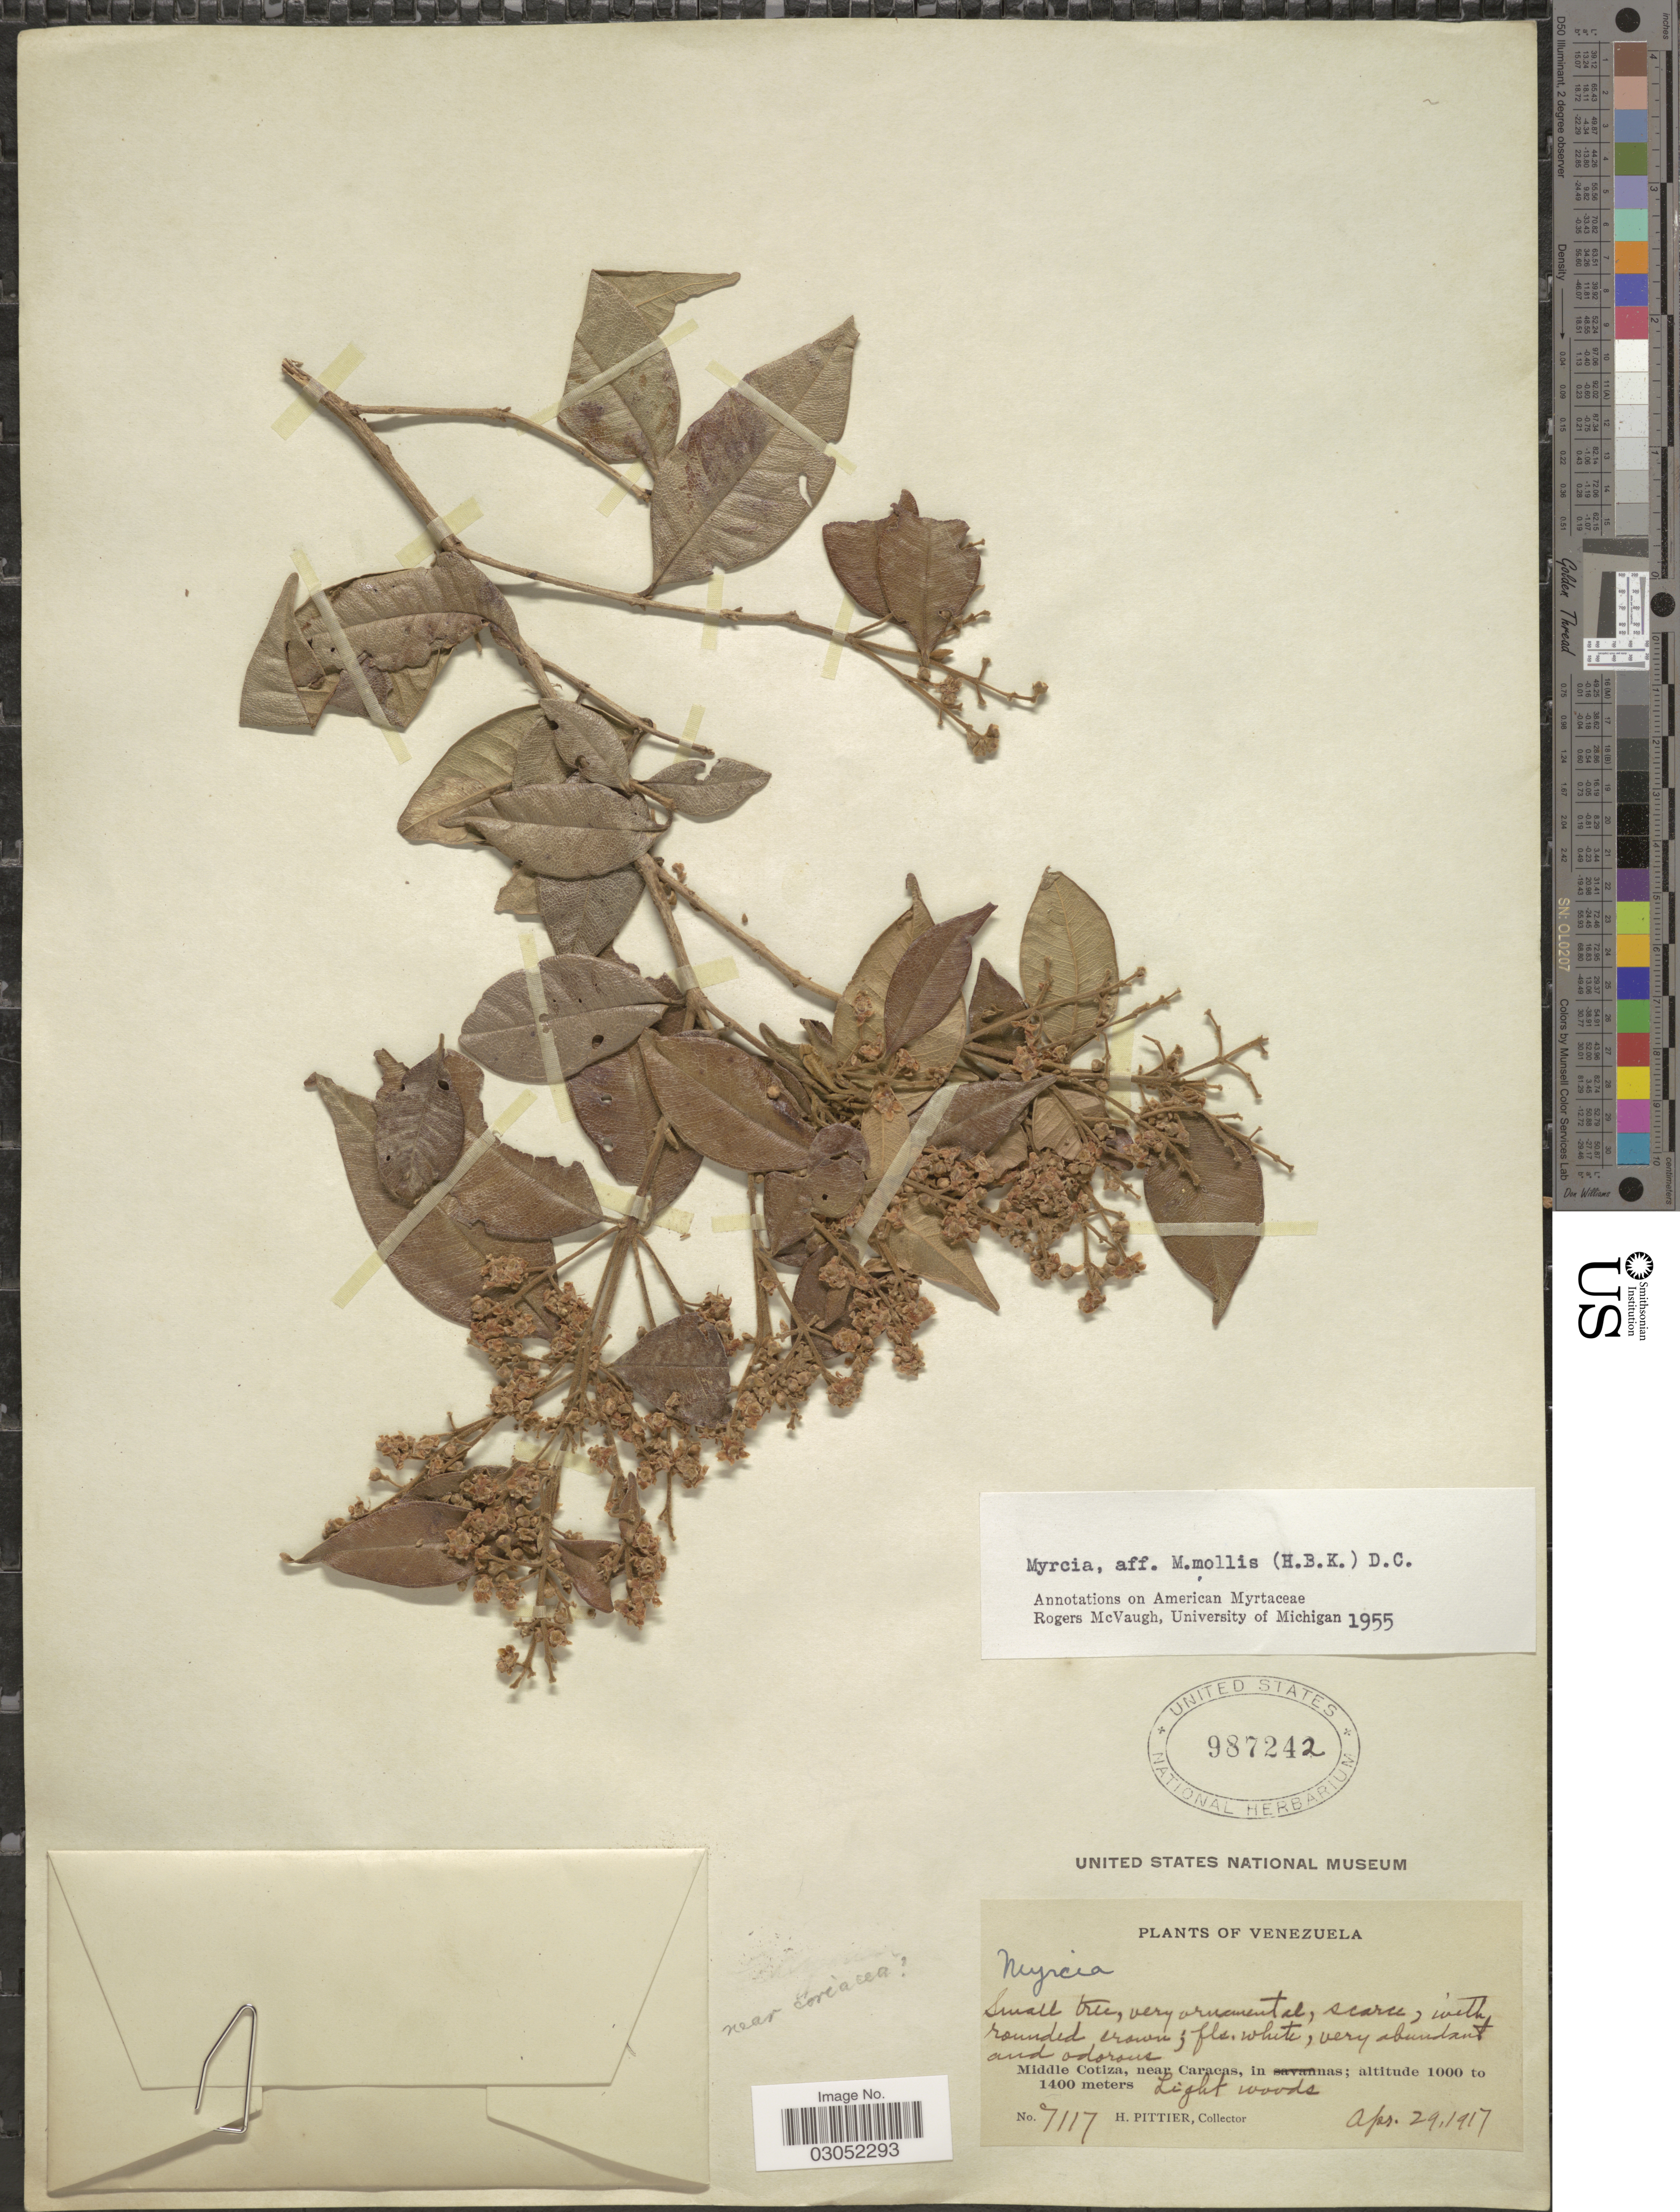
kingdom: Plantae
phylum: Tracheophyta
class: Magnoliopsida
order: Myrtales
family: Myrtaceae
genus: Myrcia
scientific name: Myrcia mollis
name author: (Kunth) DC.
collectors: H. F. Pittier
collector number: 7117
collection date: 1917-04-29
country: Venezuela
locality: Middle Cotiza, near Caracas.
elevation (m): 1000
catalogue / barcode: US 987242